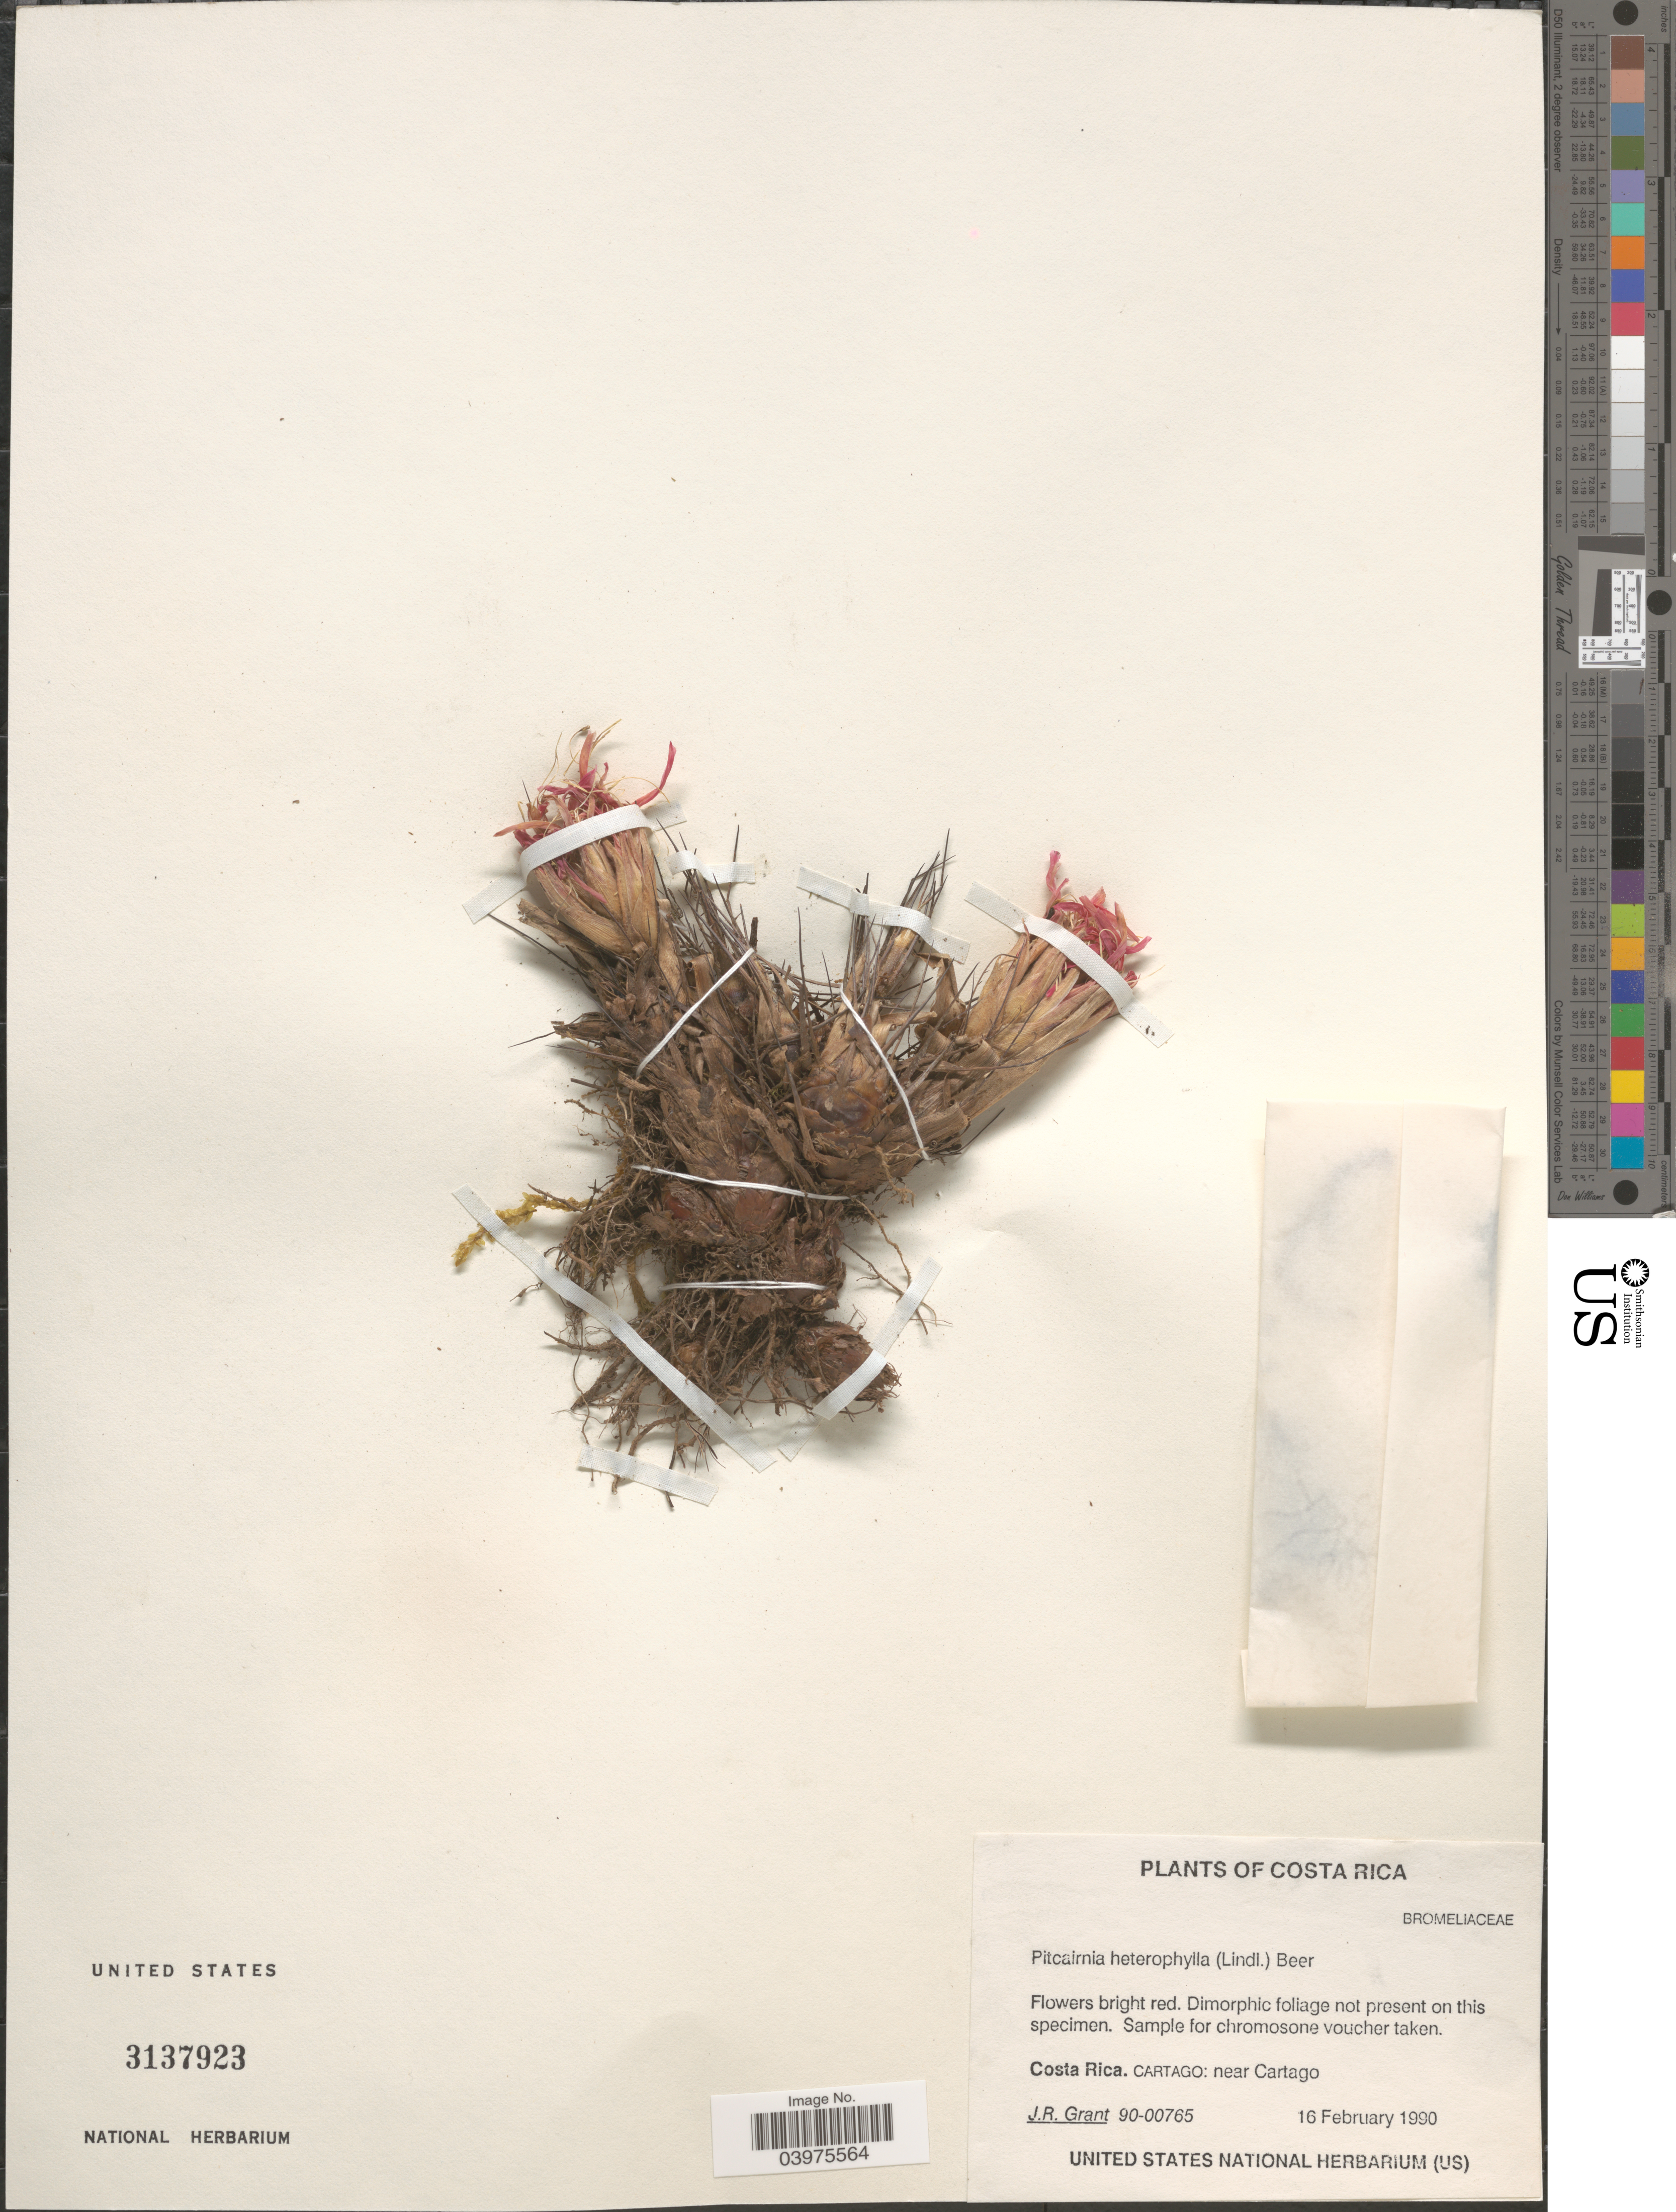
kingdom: Plantae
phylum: Tracheophyta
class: Liliopsida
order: Poales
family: Bromeliaceae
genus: Pitcairnia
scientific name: Pitcairnia heterophylla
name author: (Lindl.) Beer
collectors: J. Grant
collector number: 90-00765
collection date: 1990-02-16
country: Costa Rica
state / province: Cartago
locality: Near Cartago.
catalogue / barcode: US 3137923